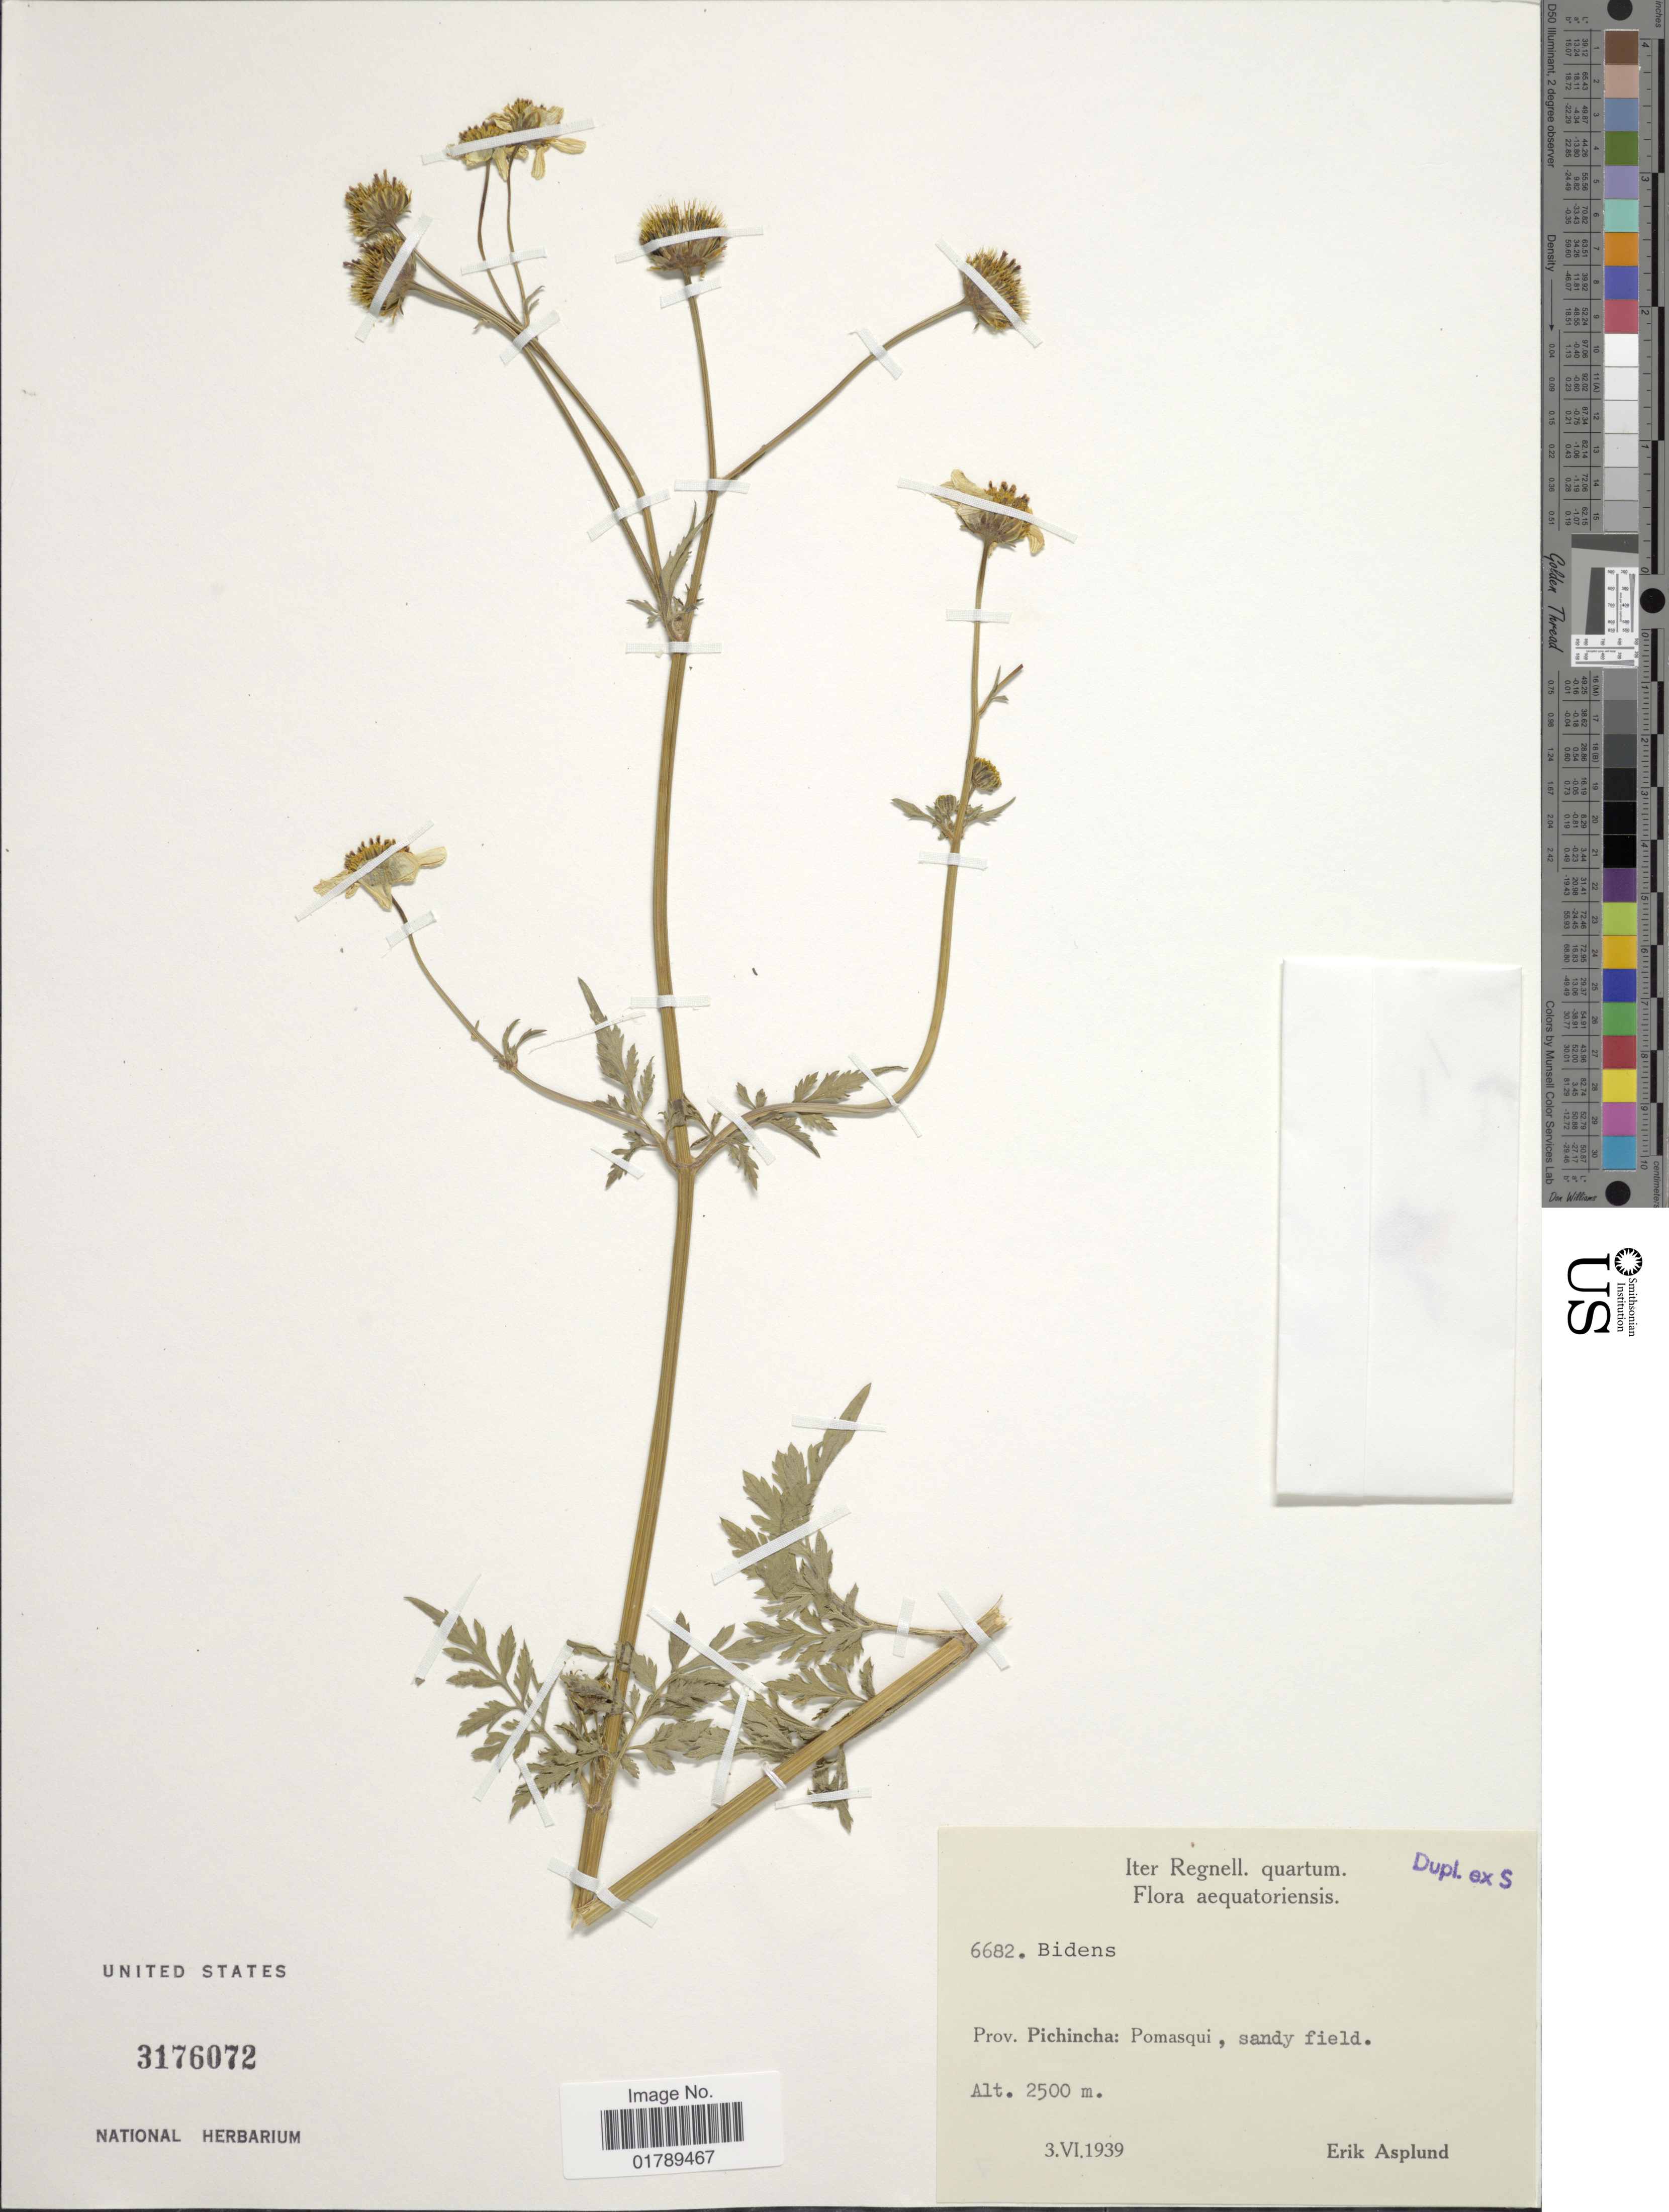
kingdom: Plantae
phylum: Tracheophyta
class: Magnoliopsida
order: Asterales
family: Asteraceae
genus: Bidens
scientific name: Bidens sp.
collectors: E. Asplund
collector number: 6682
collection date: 1939-06-03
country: Ecuador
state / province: Pichincha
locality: Prov. Pichincha: Pomasqui, sandy field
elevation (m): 2500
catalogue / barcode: US 3176072